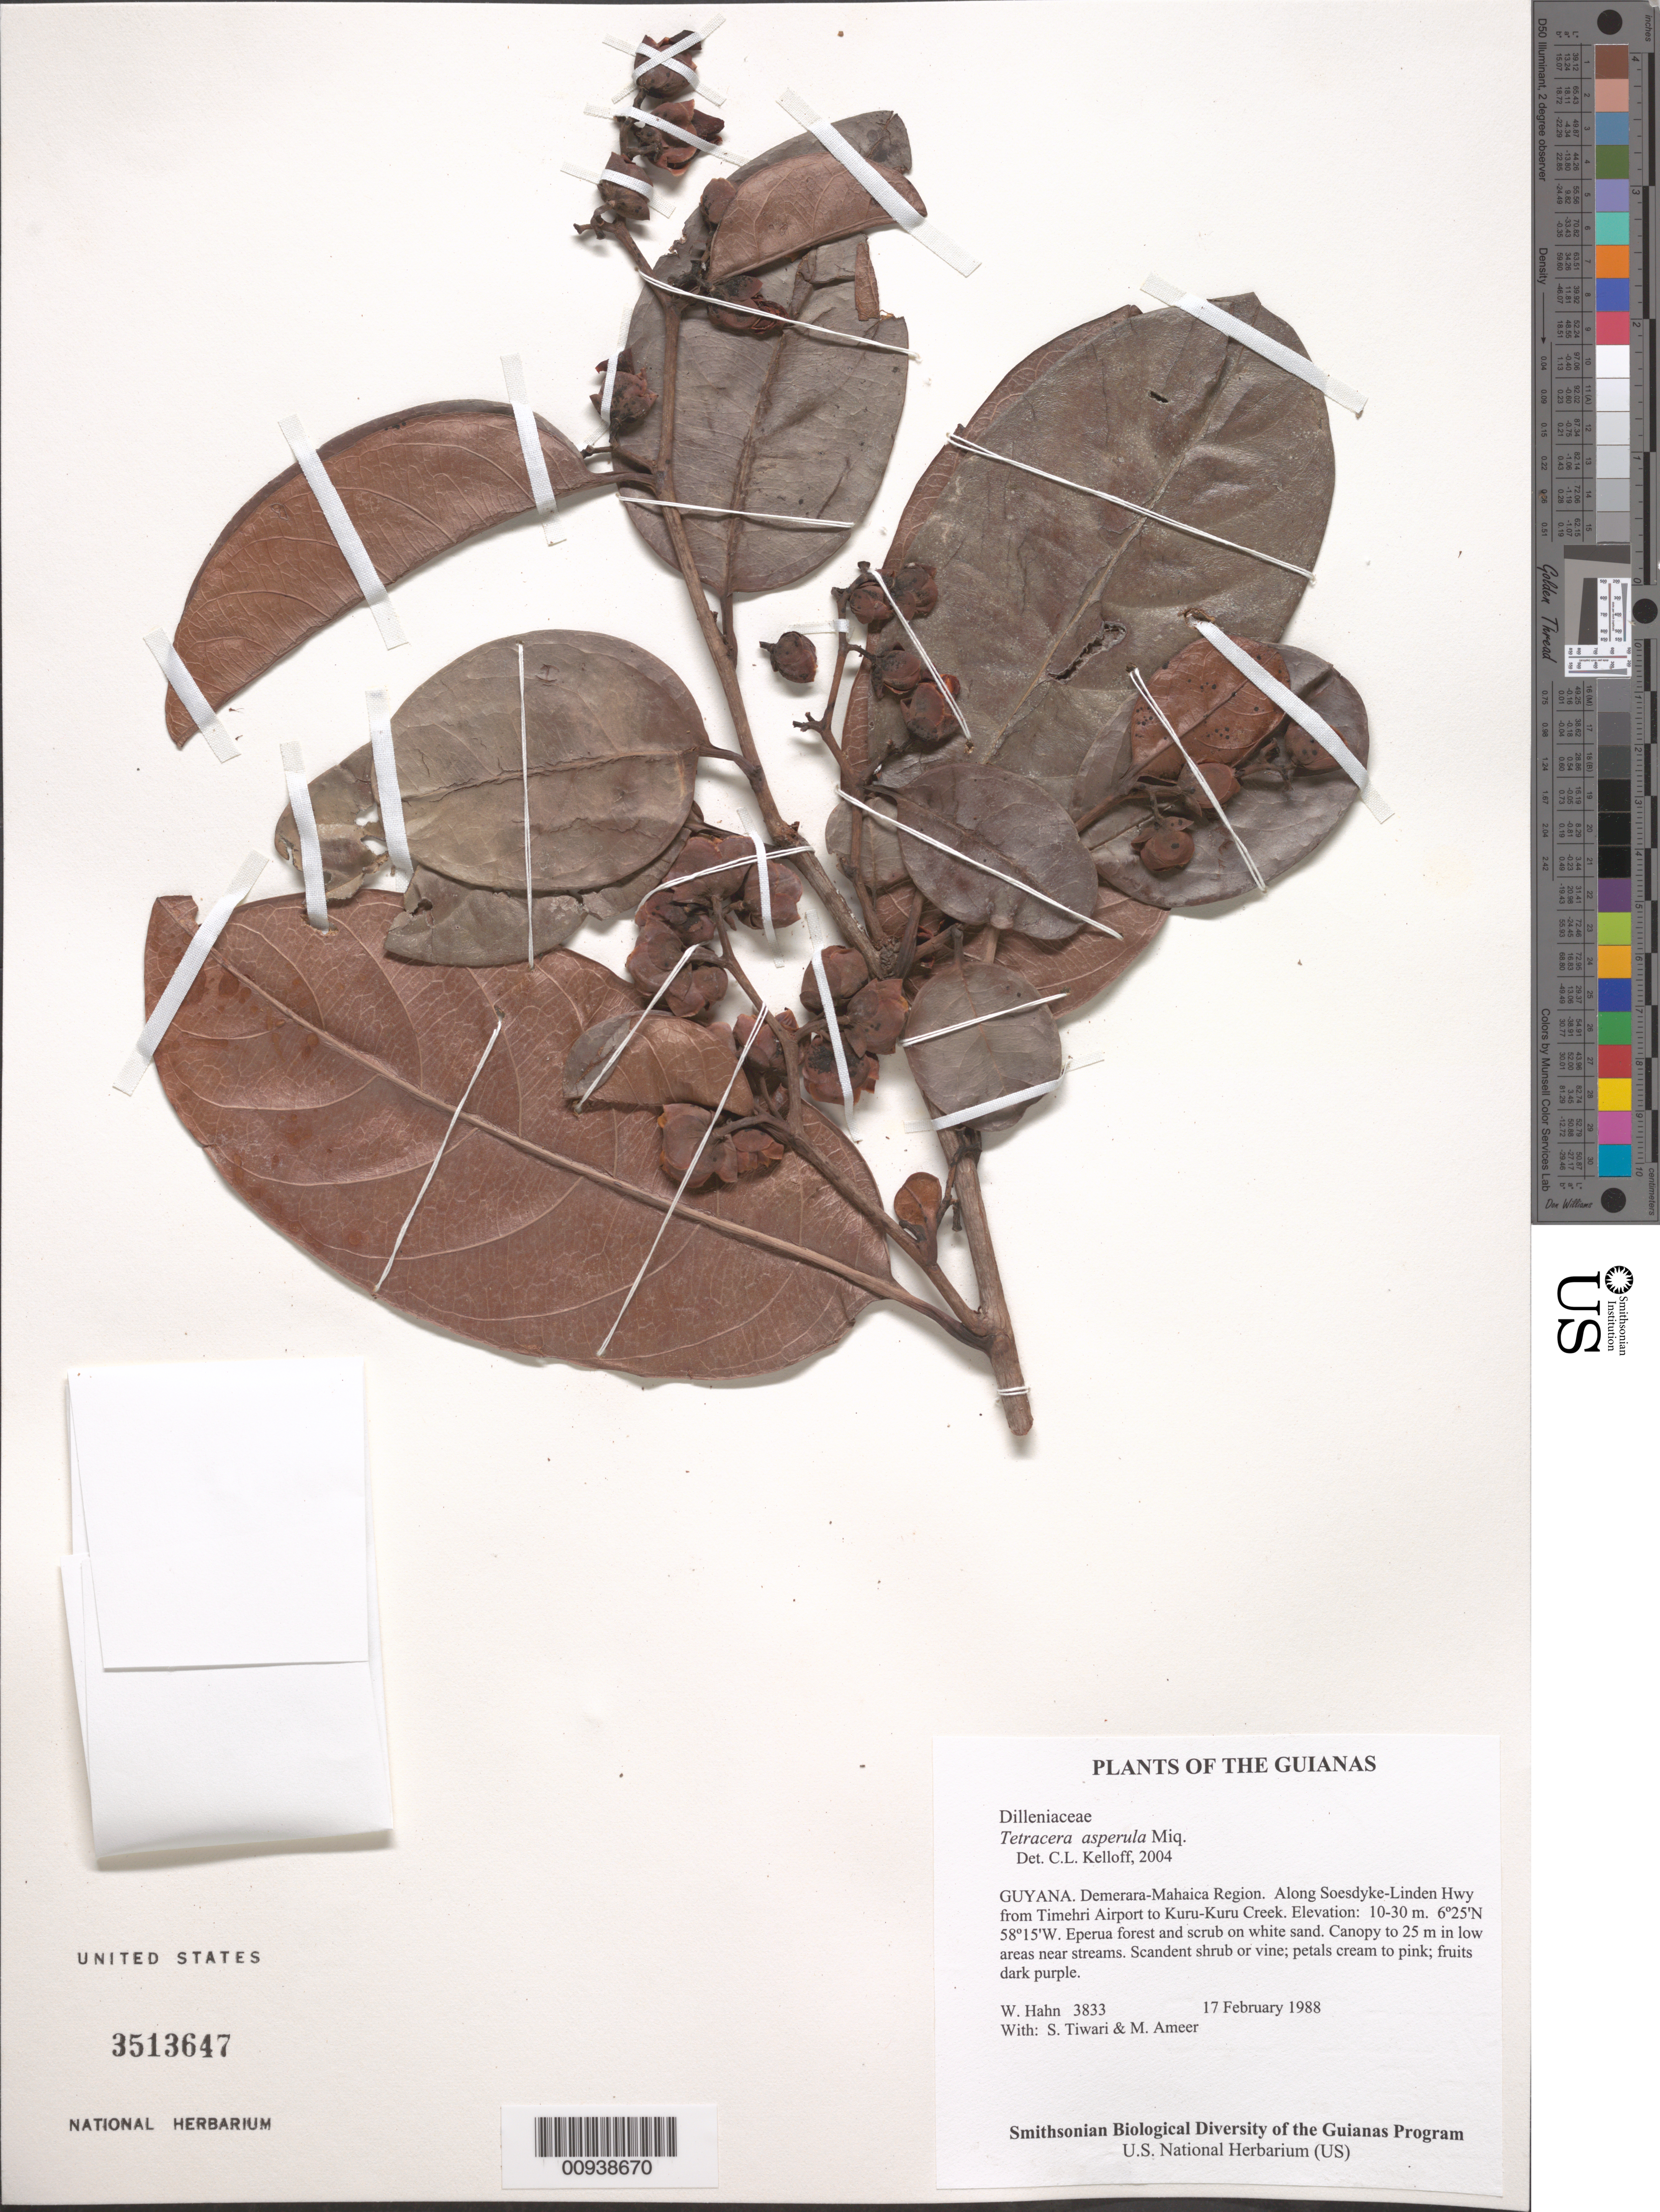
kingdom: Plantae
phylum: Tracheophyta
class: Magnoliopsida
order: Dilleniales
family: Dilleniaceae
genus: Tetracera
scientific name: Tetracera asperula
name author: Miq.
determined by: Kelloff, Carol L., (US), Smithsonian Institution - National Museum of Natural History (UNITED STATES)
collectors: W. Hahn, S. Tiwari & M. Ameer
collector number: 3833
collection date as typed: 17 February 1988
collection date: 1988-02-17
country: Guyana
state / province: Demerara-Mahaica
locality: Along Soesdyke-Linden Hwy from Timehri Airport to Kuru-Kuru Creek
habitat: Eperua forest and scrub on white sand. Canopy to 25 m in low areas near streams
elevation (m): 10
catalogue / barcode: US 3513647